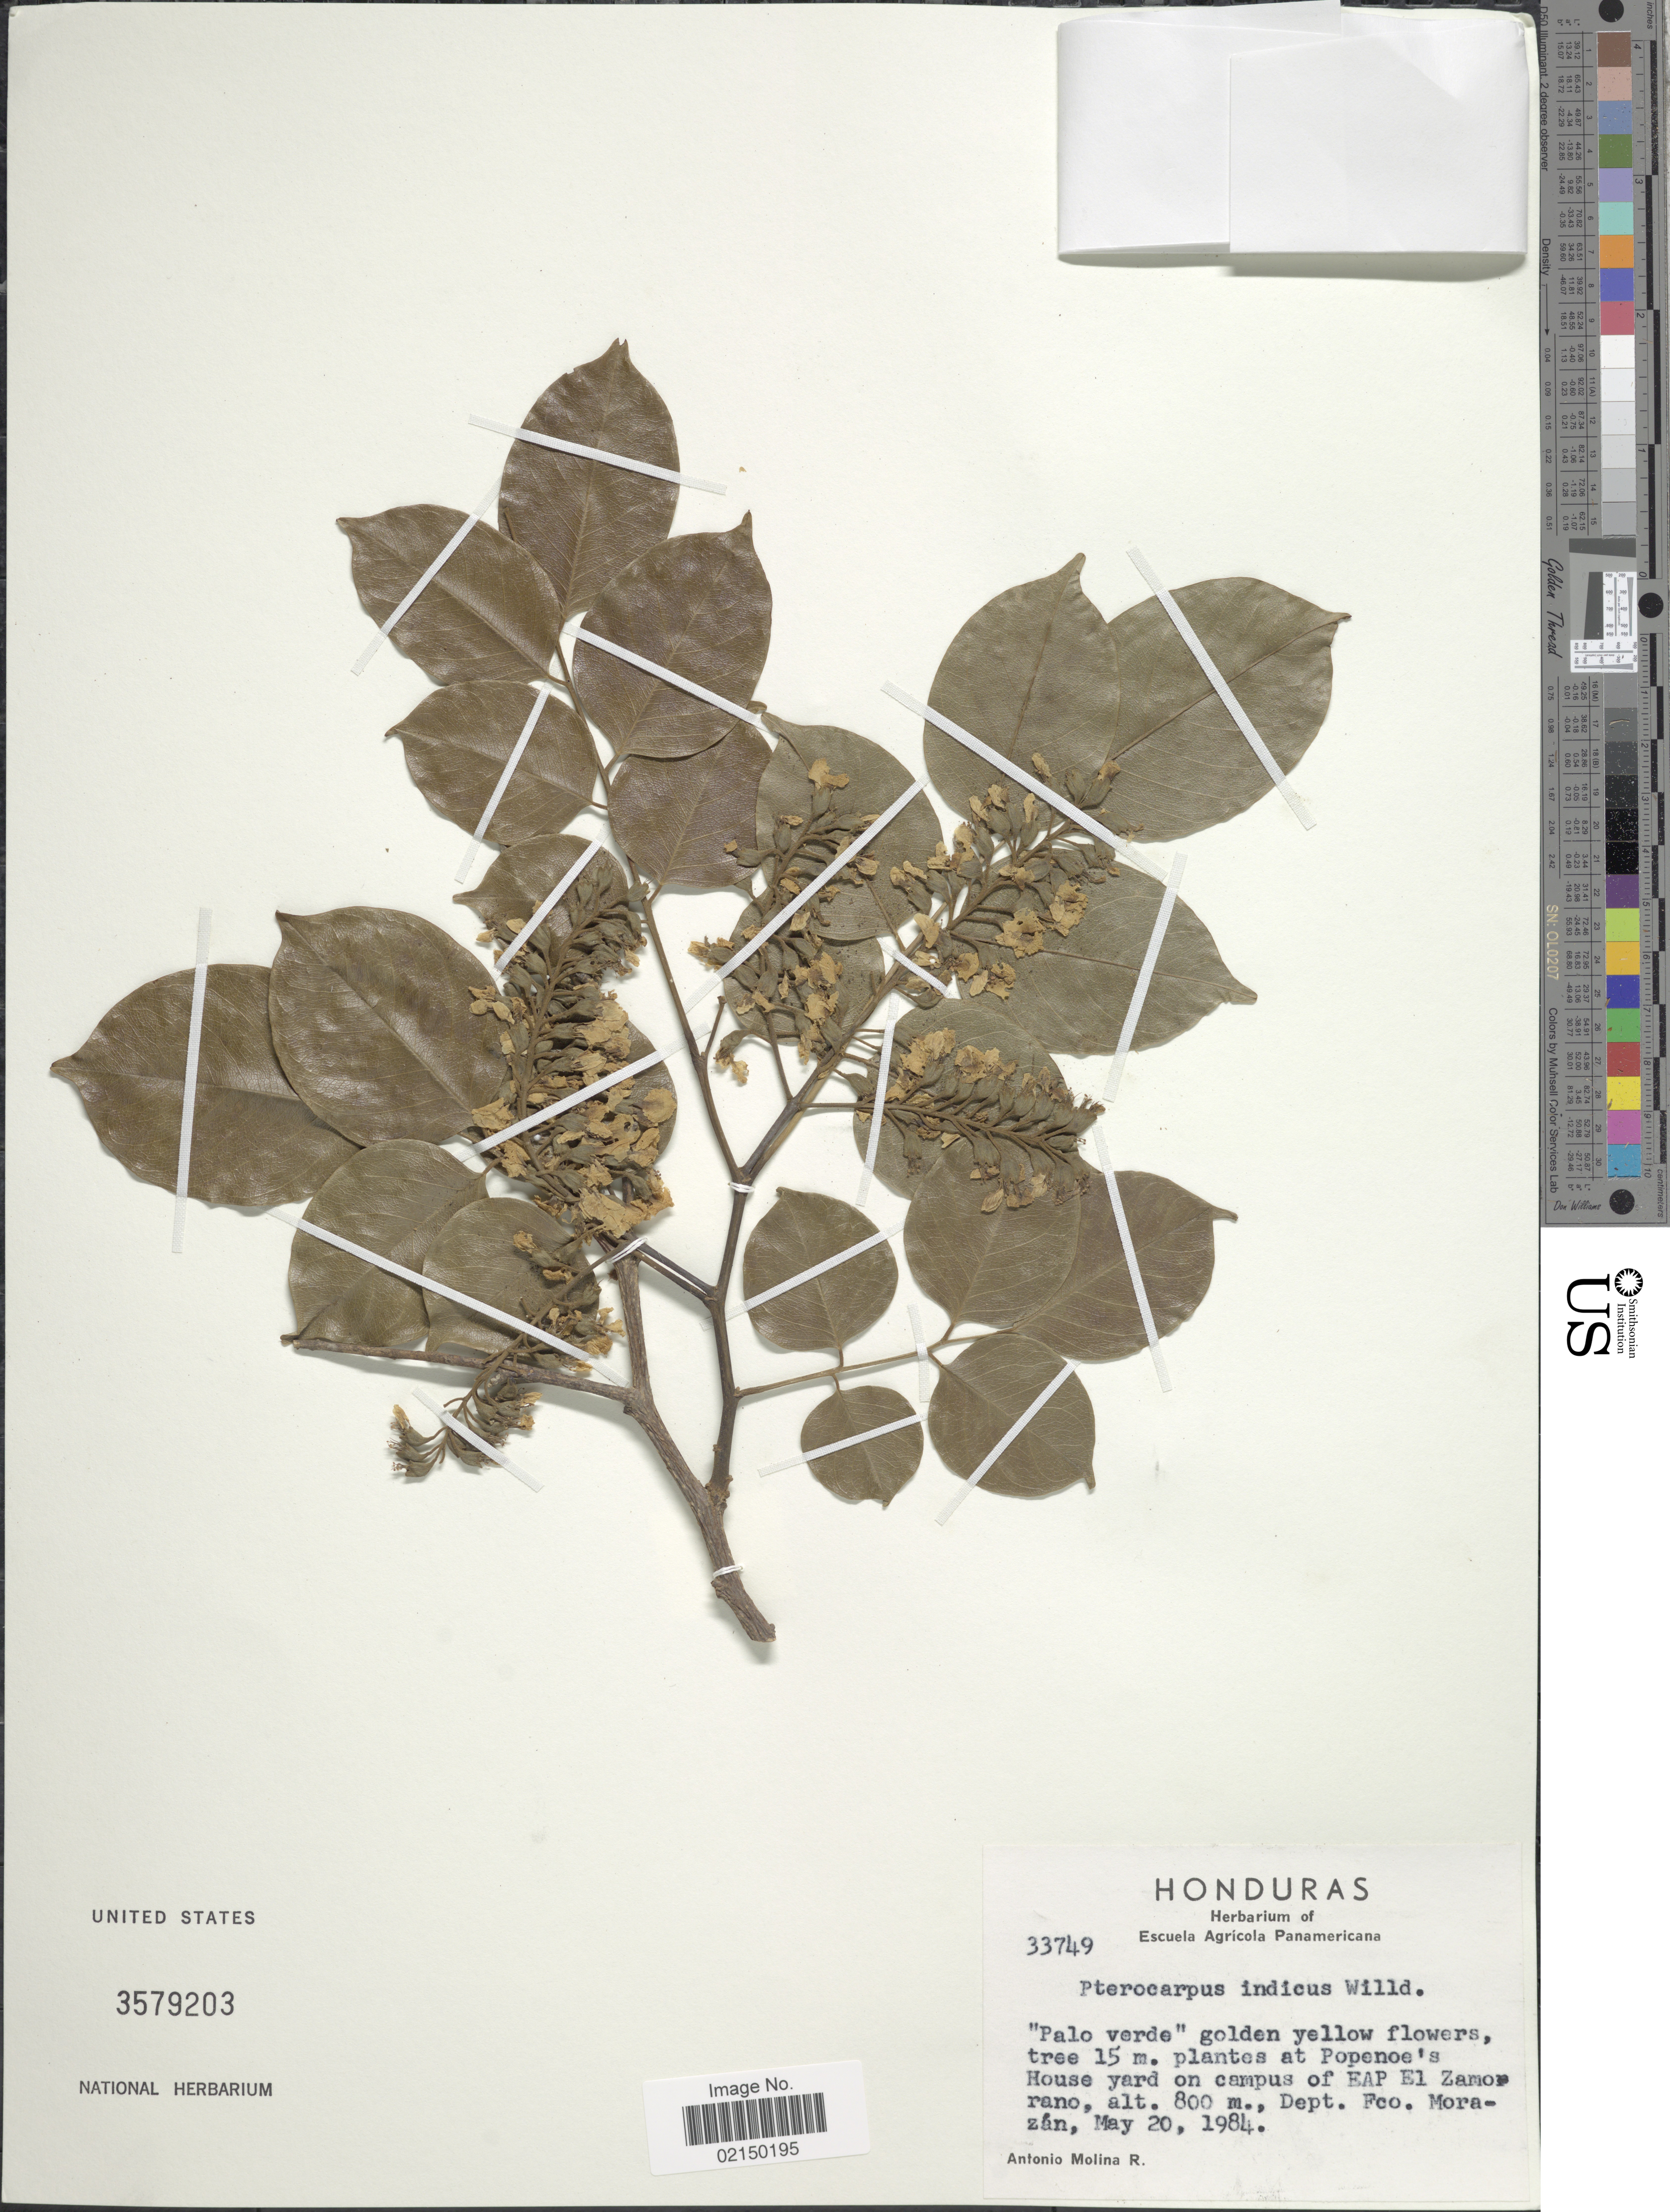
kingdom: Plantae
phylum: Tracheophyta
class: Magnoliopsida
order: Fabales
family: Fabaceae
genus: Pterocarpus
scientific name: Pterocarpus indicus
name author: Willd.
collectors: A. Molina R.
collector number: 33749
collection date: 1984-05-20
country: Honduras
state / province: Fco. Morazán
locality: House yard on campus of EAP El Zamrano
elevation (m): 800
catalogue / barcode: US 3579203